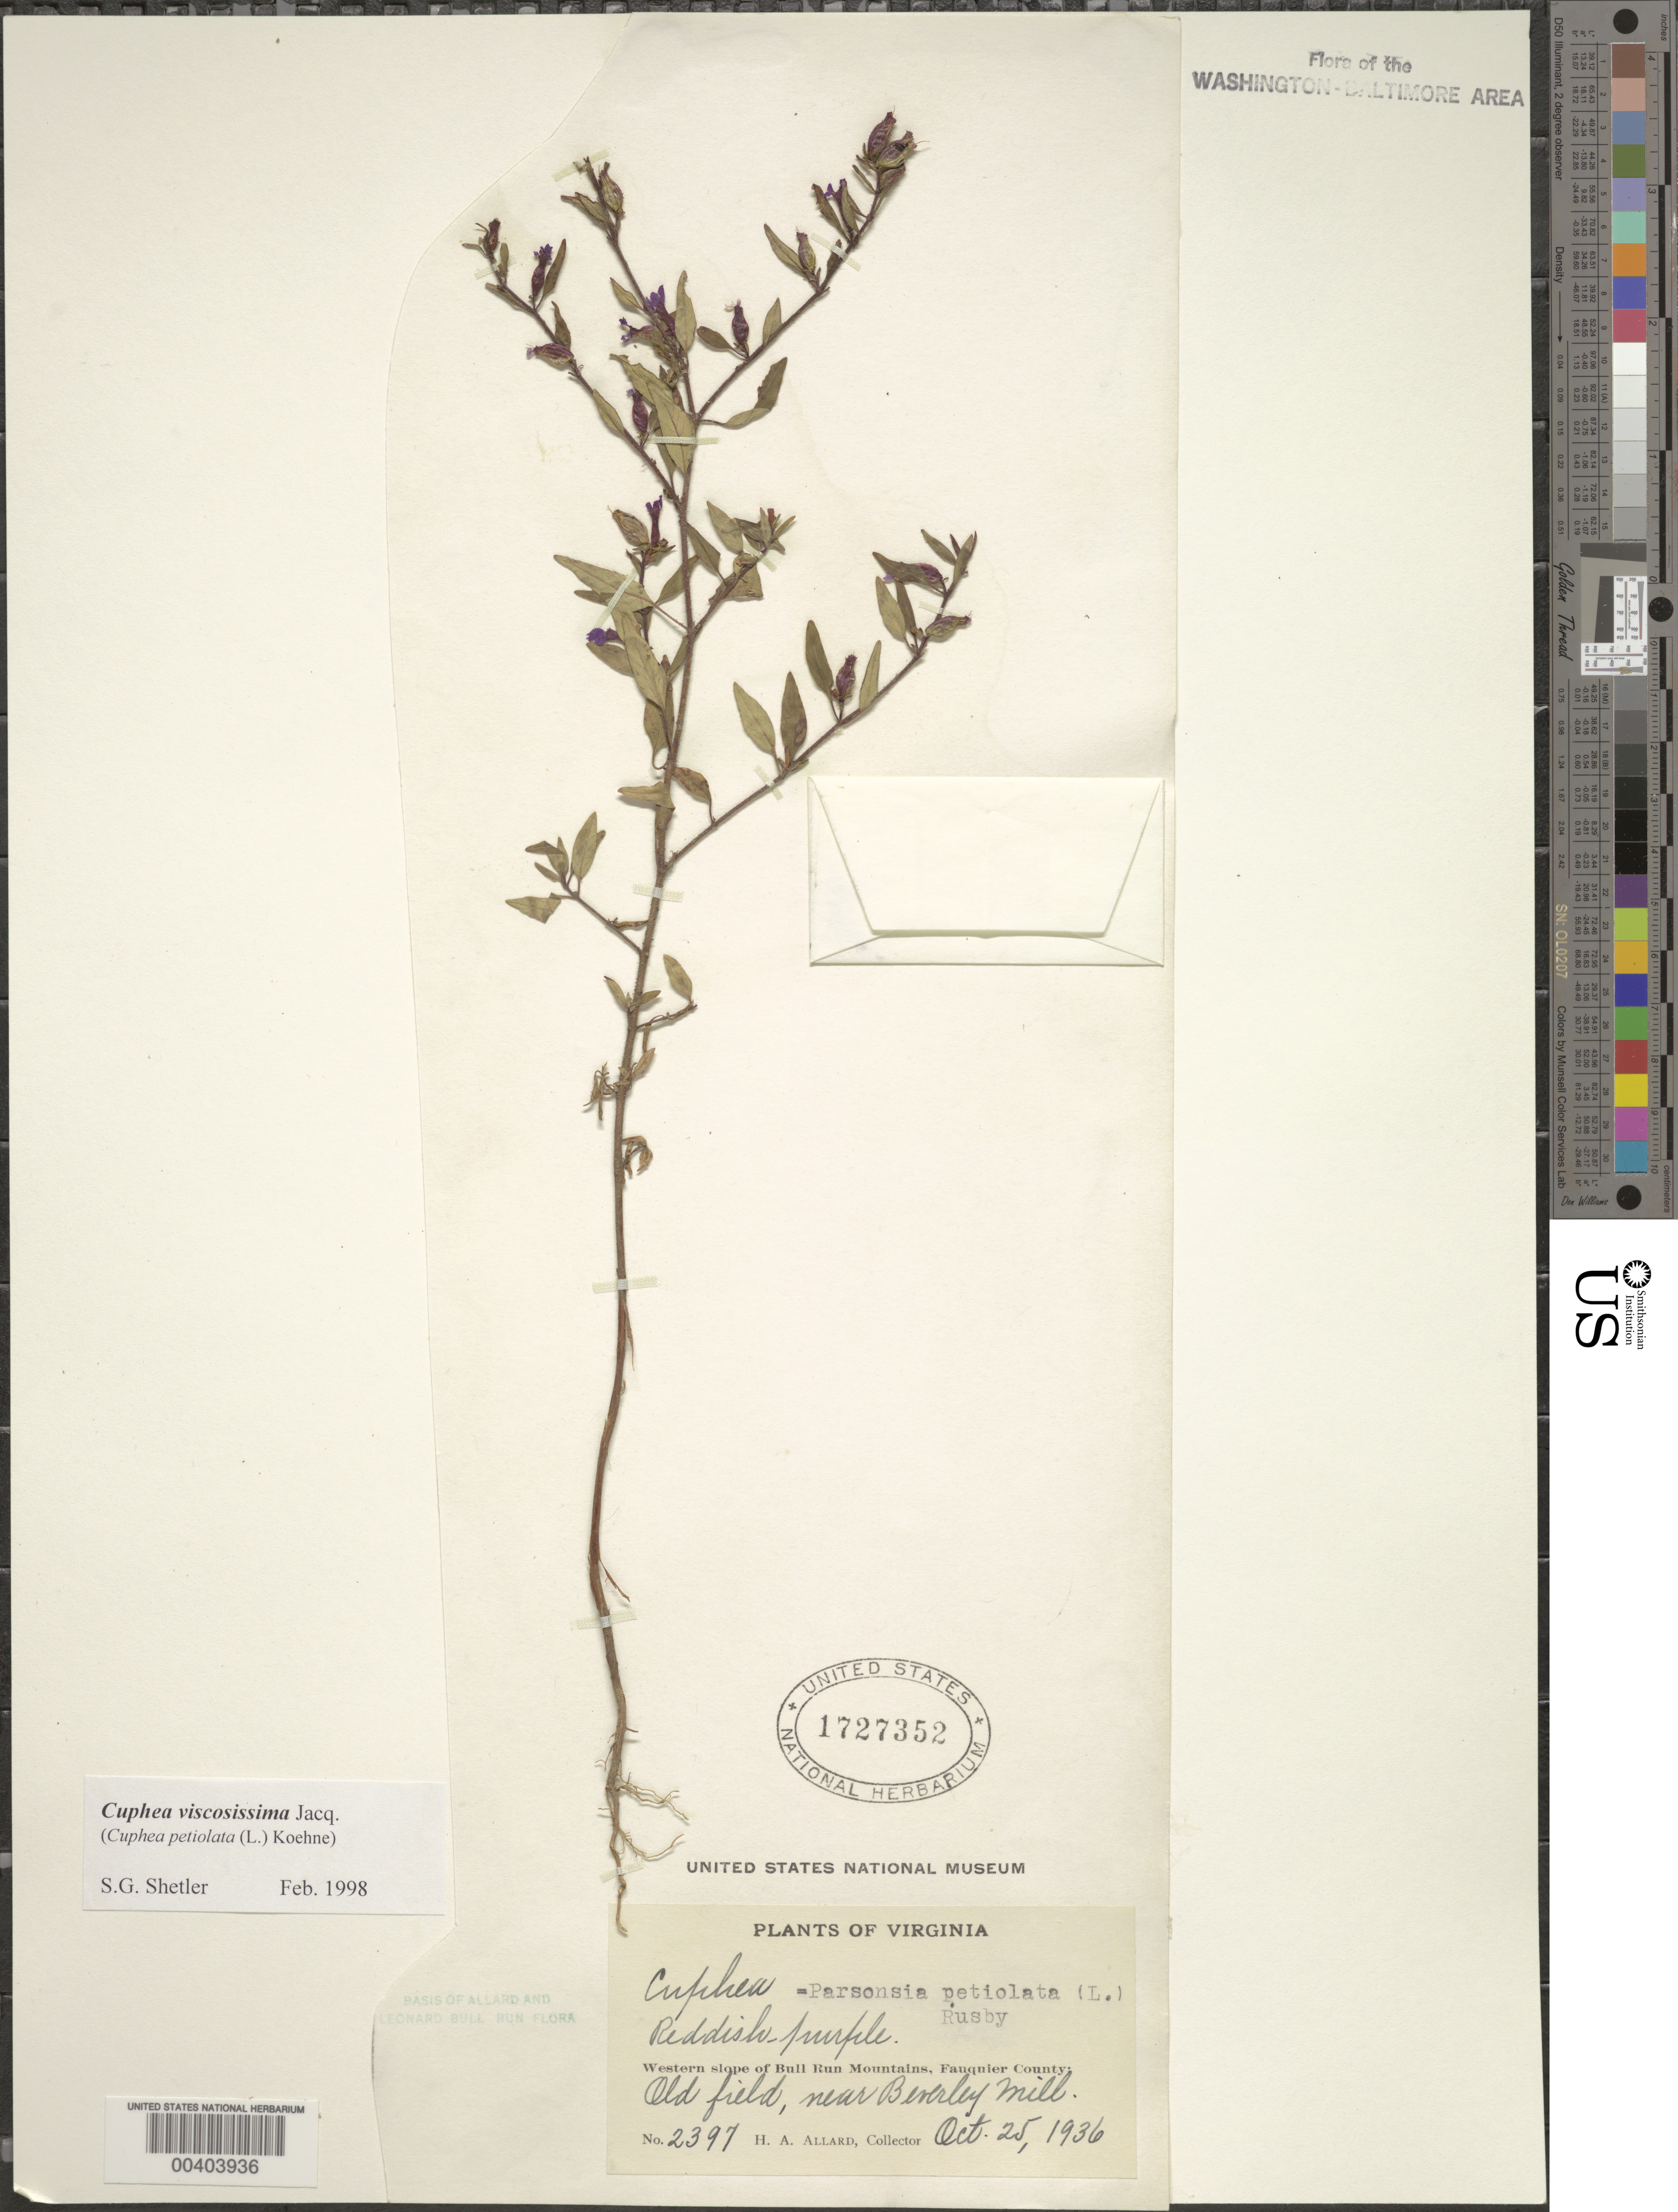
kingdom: Plantae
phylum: Tracheophyta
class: Magnoliopsida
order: Myrtales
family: Lythraceae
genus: Cuphea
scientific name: Cuphea viscosissima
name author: Jacq.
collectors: H. A. Allard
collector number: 2397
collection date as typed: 25 Oct 1936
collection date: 1936-10-25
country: United States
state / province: Virginia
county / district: Fauquier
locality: Beverley Mill, western slope of Bull Run Mountains Bull Run Mts.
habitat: Old field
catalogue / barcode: US 1727352